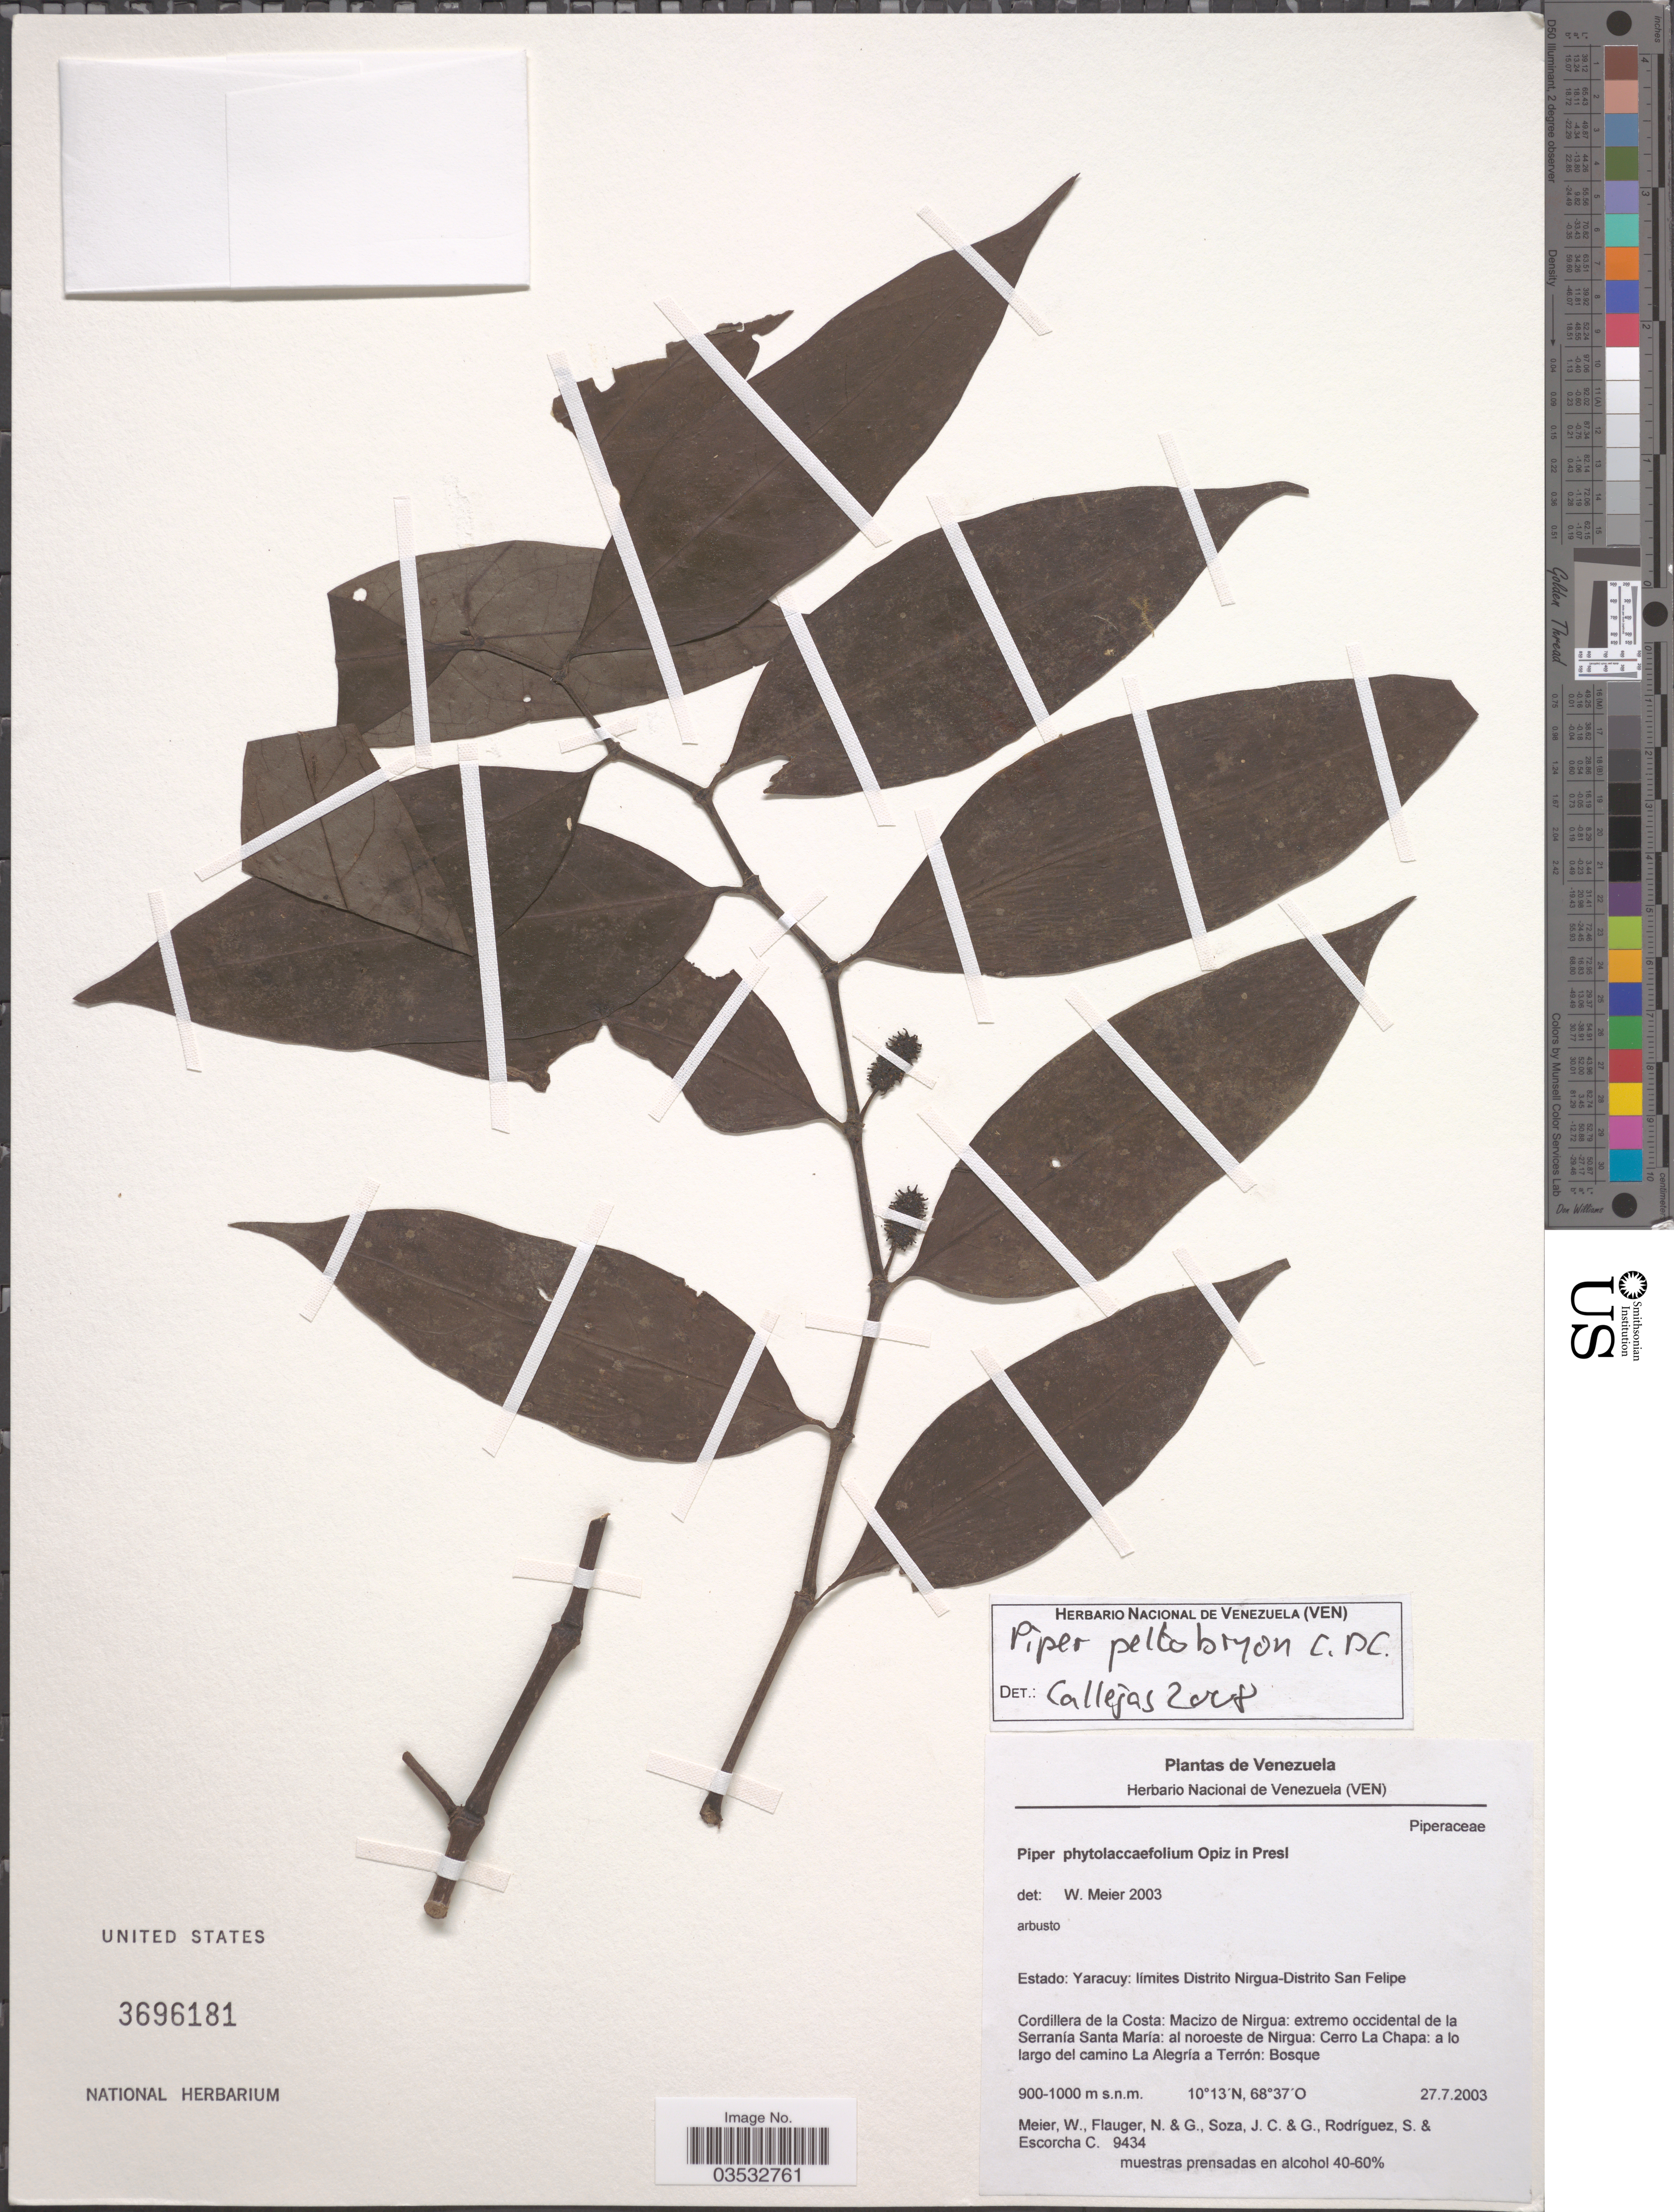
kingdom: Plantae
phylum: Tracheophyta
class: Magnoliopsida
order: Piperales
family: Piperaceae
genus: Piper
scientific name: Piper peltobryon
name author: C. DC.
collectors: W. Meier, N. Flauger, G. Flauger, J. Soza & et al.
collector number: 9434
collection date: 2003-07-27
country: Venezuela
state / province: Yaracuy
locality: Límites Distrito Nirgua-Distrito San Felipe. Cordillera de la Costa: Macizo de Nirgua: extremo occidental de la Serranía Santa María: al noroeste de Nirgua: Cerro La Chapa: a lo largo del camino La Alegria a Terrón.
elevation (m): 900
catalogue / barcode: US 3696181